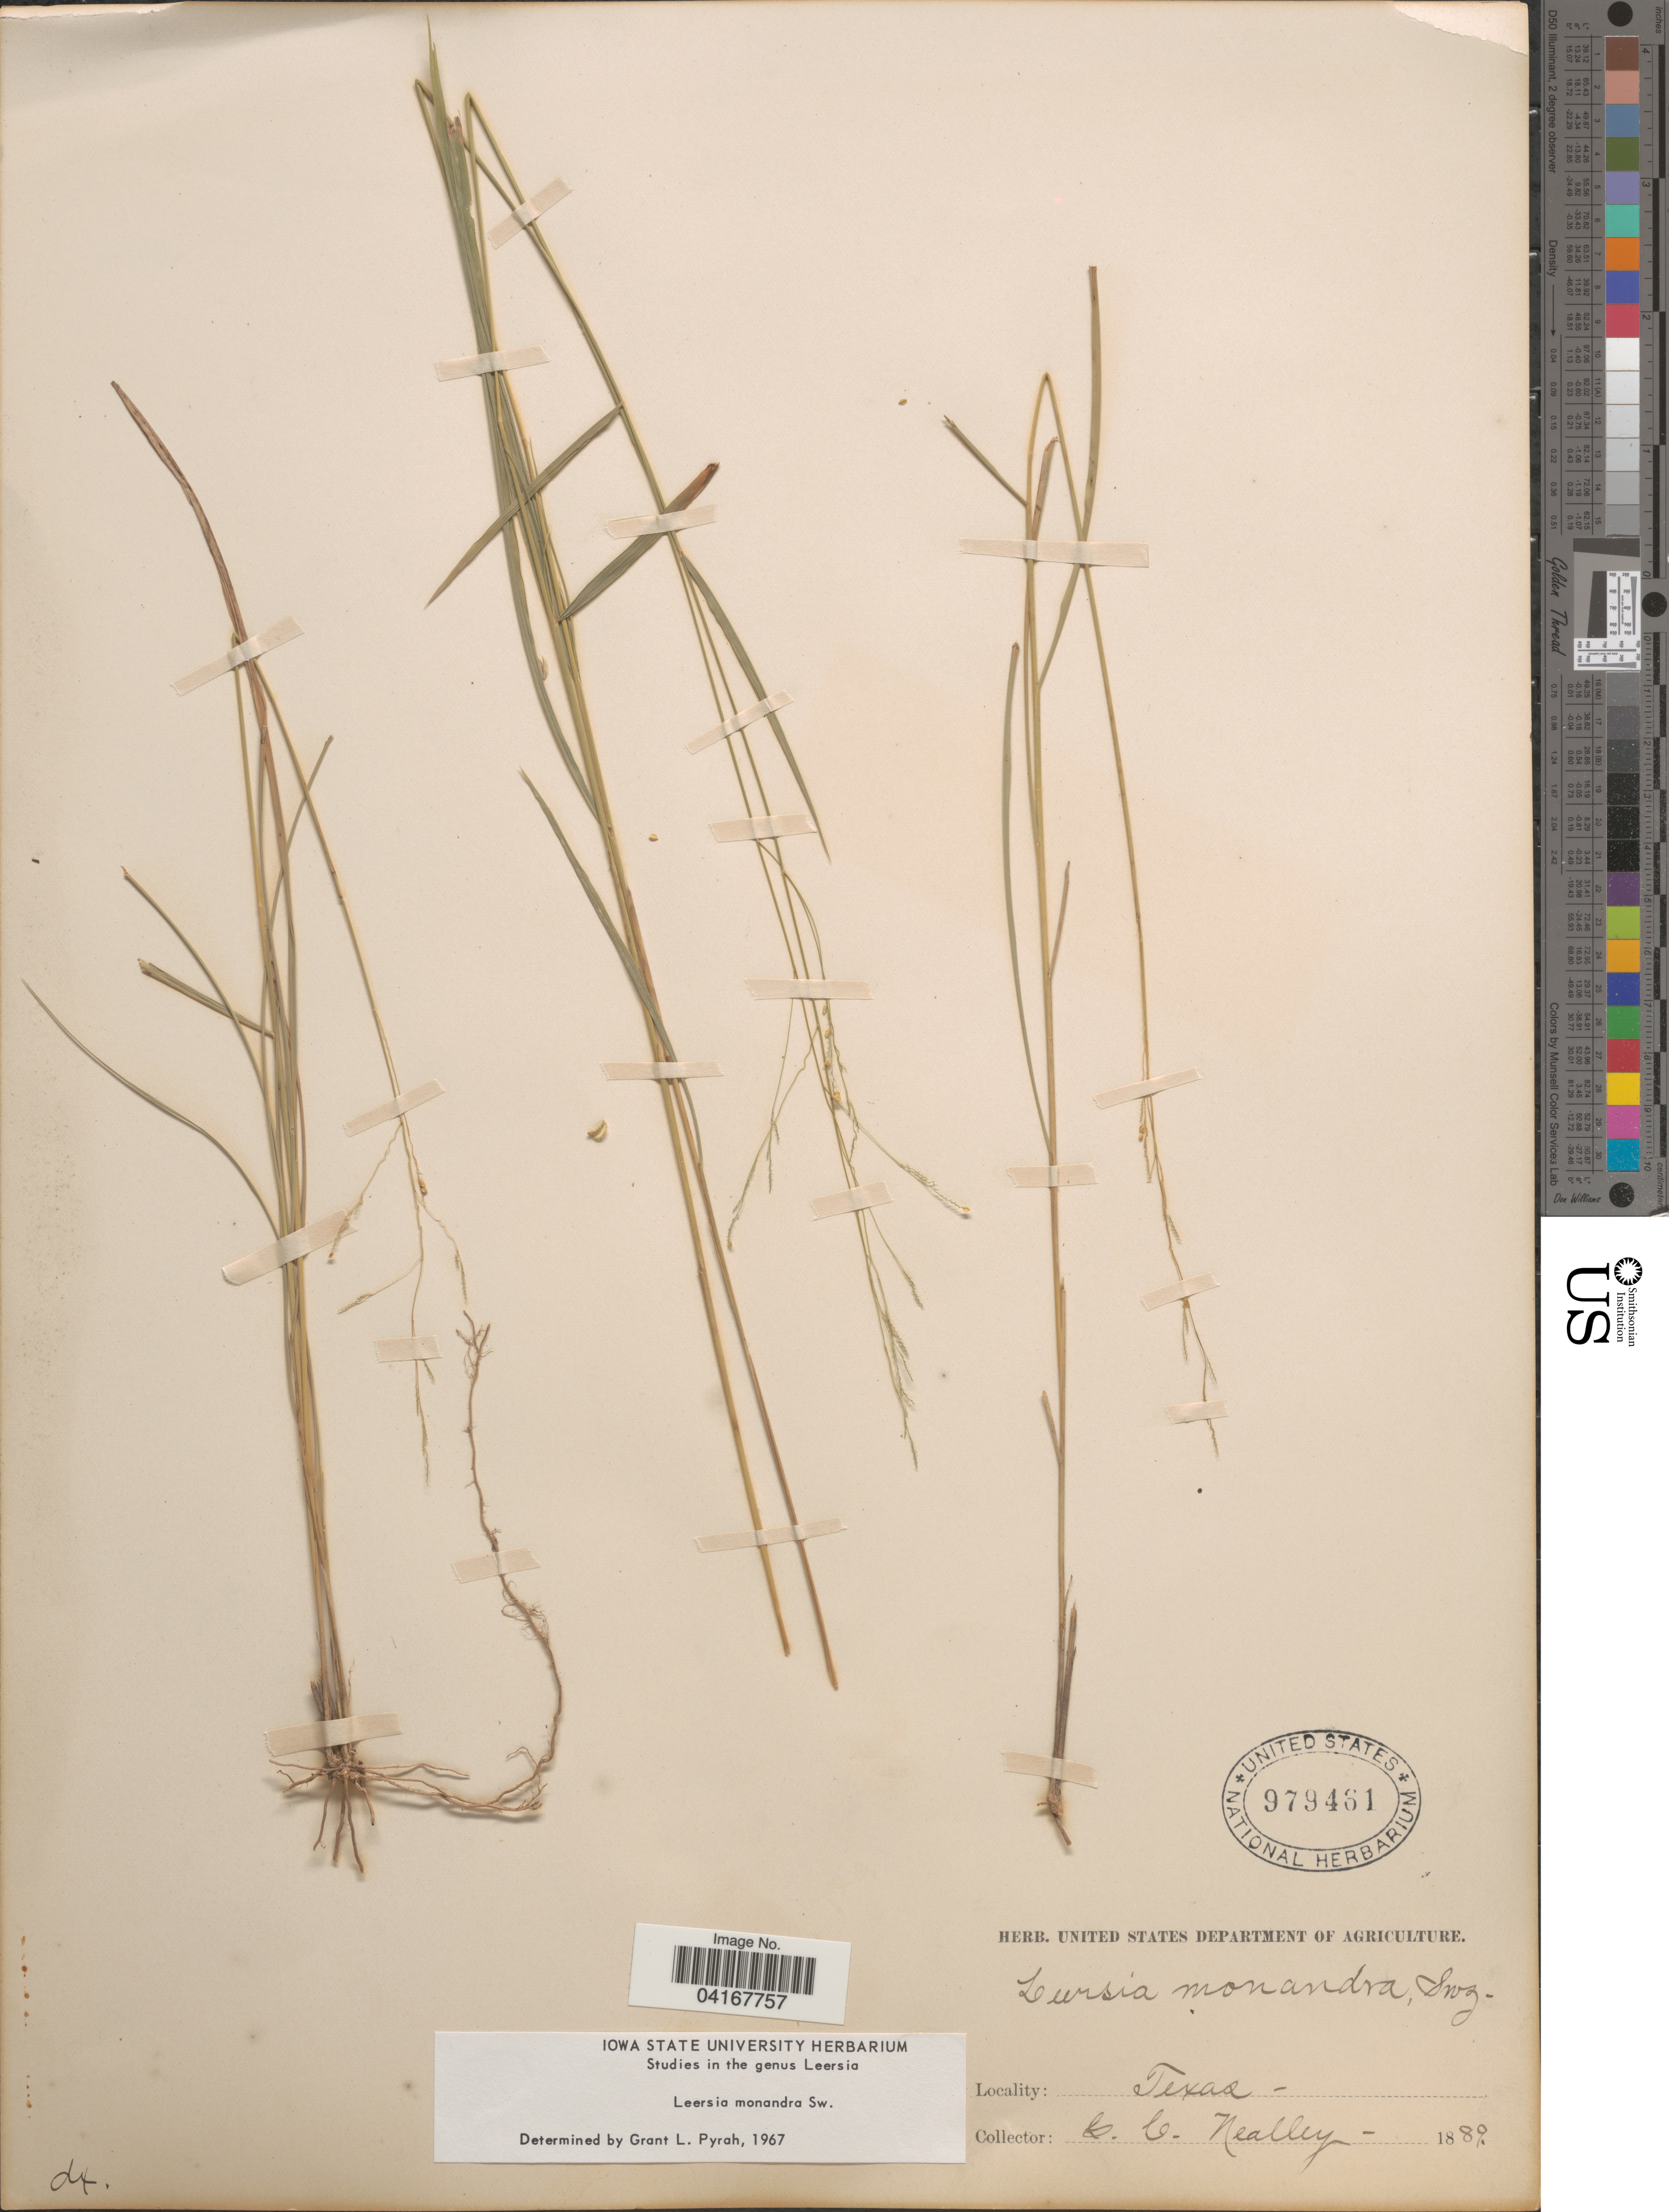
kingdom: Plantae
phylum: Tracheophyta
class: Liliopsida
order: Poales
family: Poaceae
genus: Leersia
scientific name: Leersia monandra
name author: Sw.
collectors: G. C. Nealley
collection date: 1889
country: United States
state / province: Texas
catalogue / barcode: US 979461